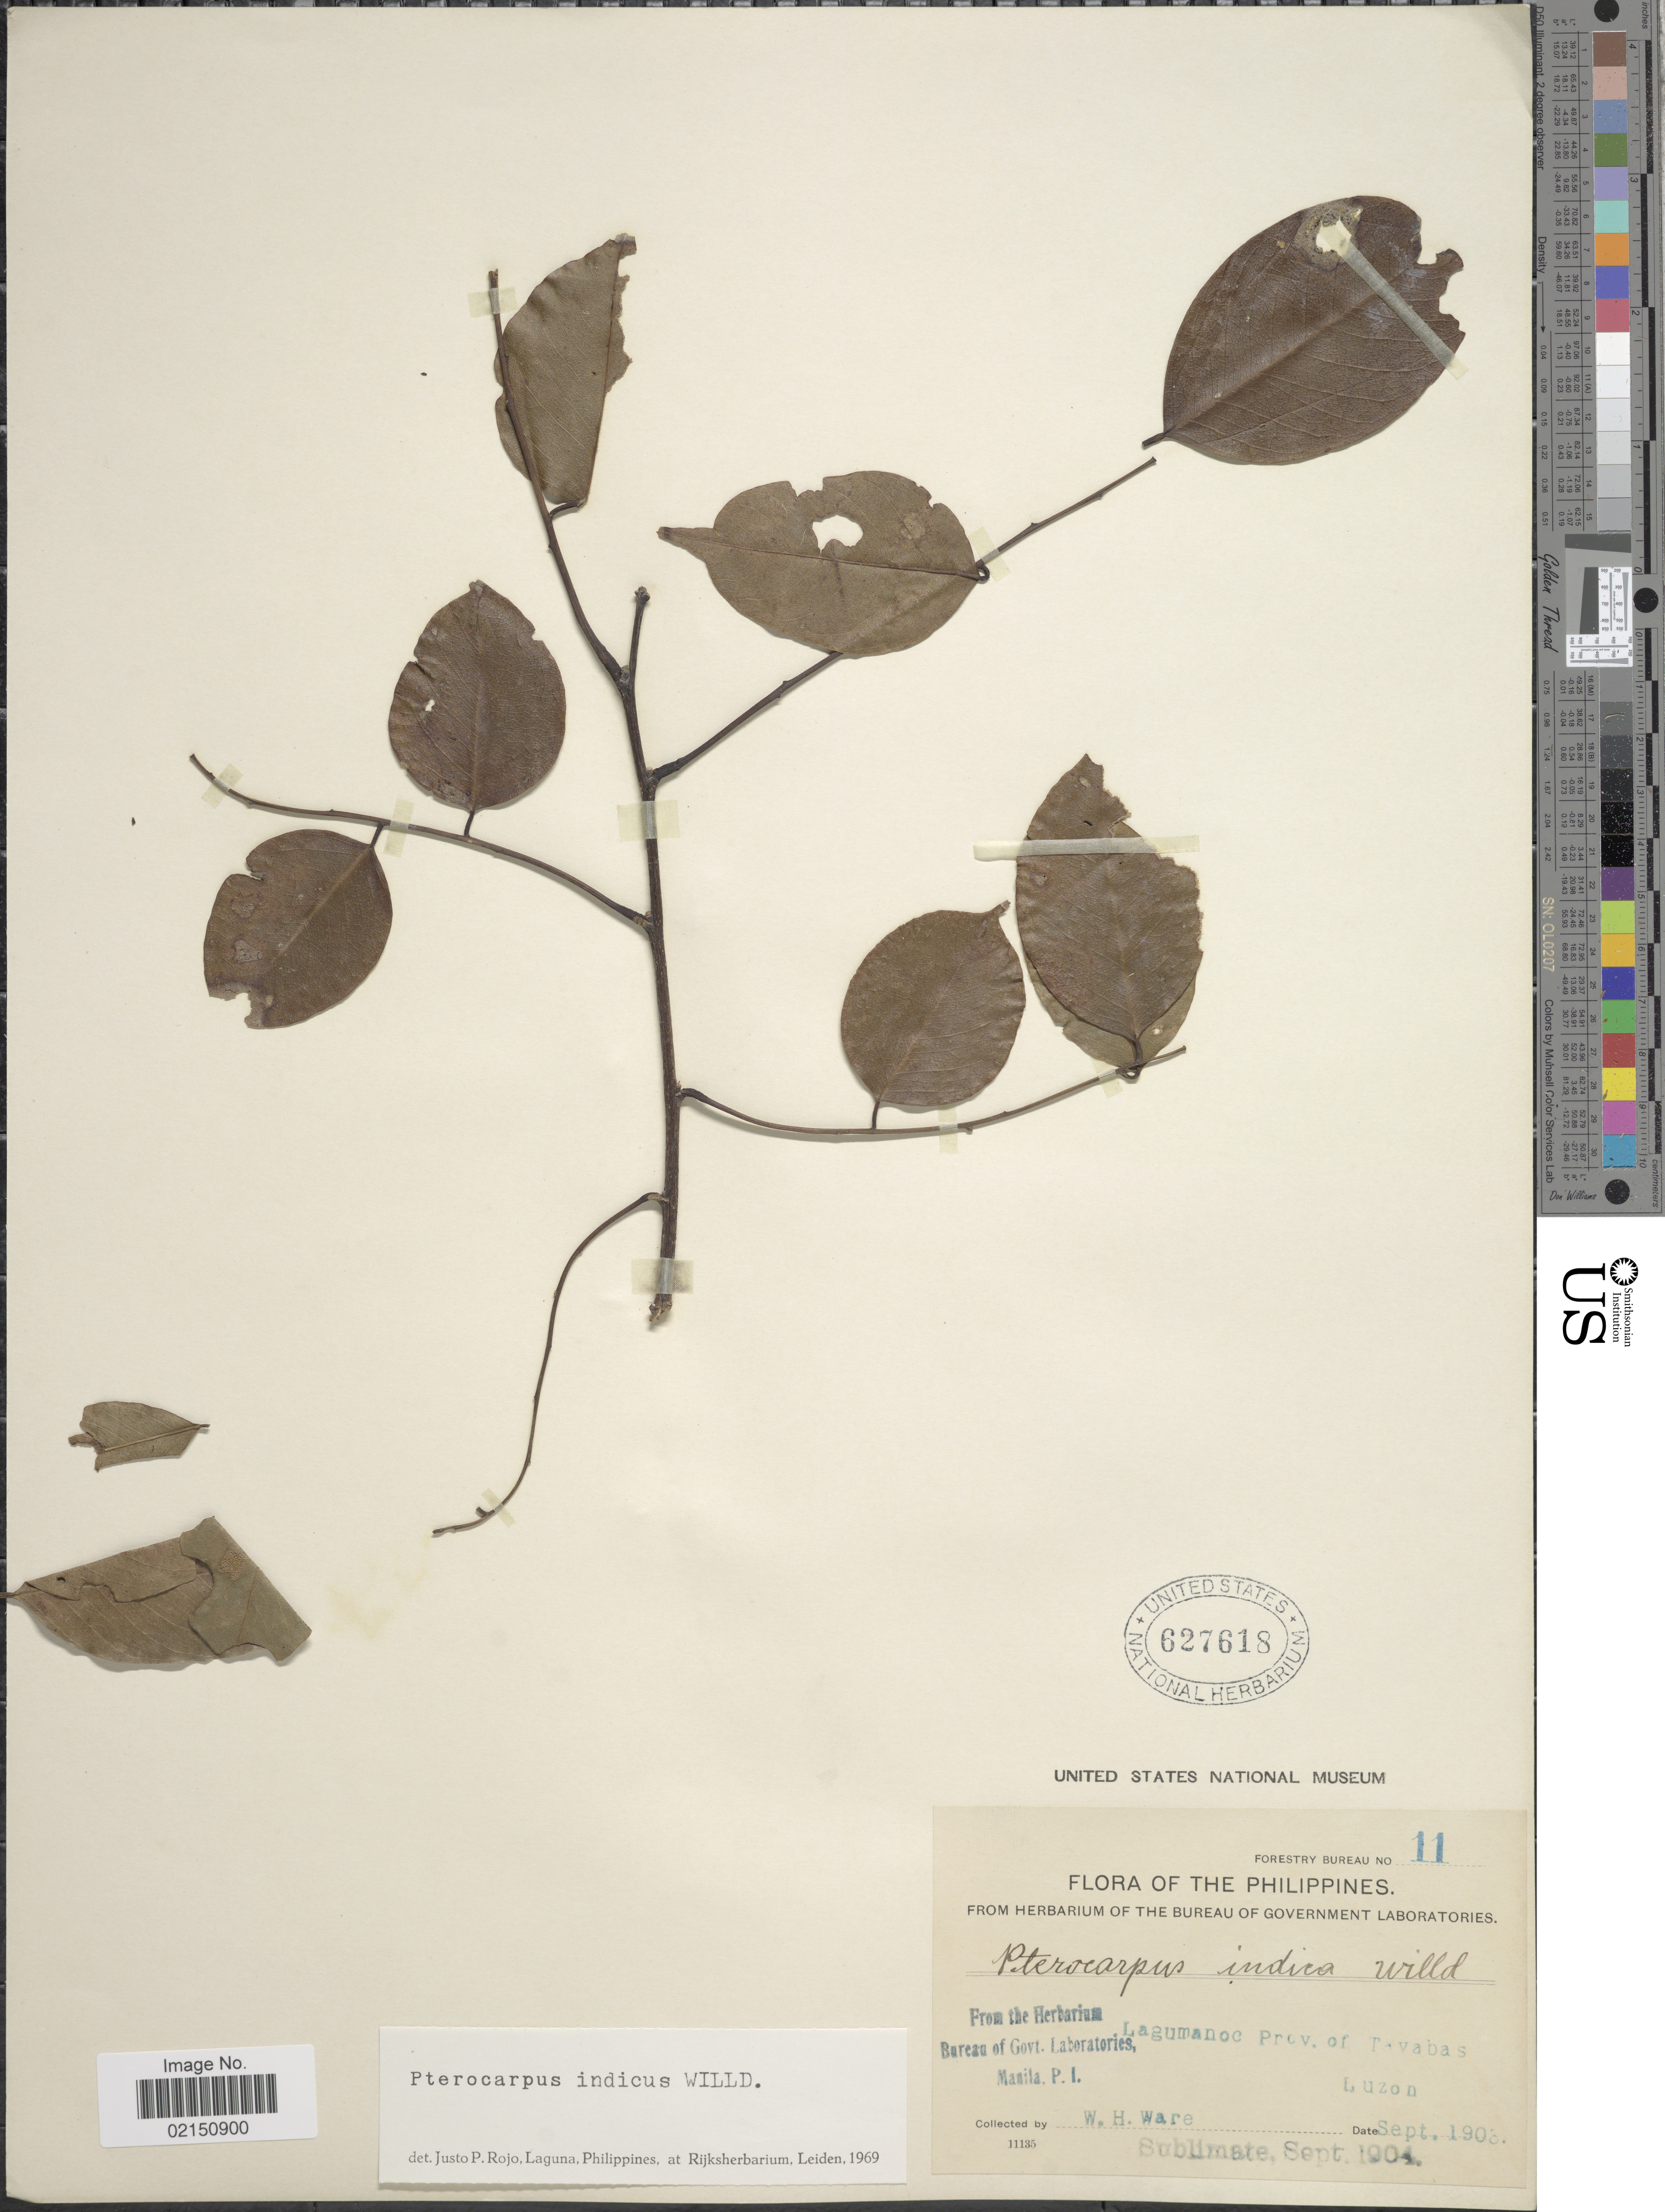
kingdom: Plantae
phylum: Tracheophyta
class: Magnoliopsida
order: Fabales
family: Fabaceae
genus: Pterocarpus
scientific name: Pterocarpus indicus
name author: Willd.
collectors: W. Ware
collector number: Forestry Bureau 11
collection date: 1903-09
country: Philippines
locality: Lagumanoc Prov. Tayabas, Luzon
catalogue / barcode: US 627618